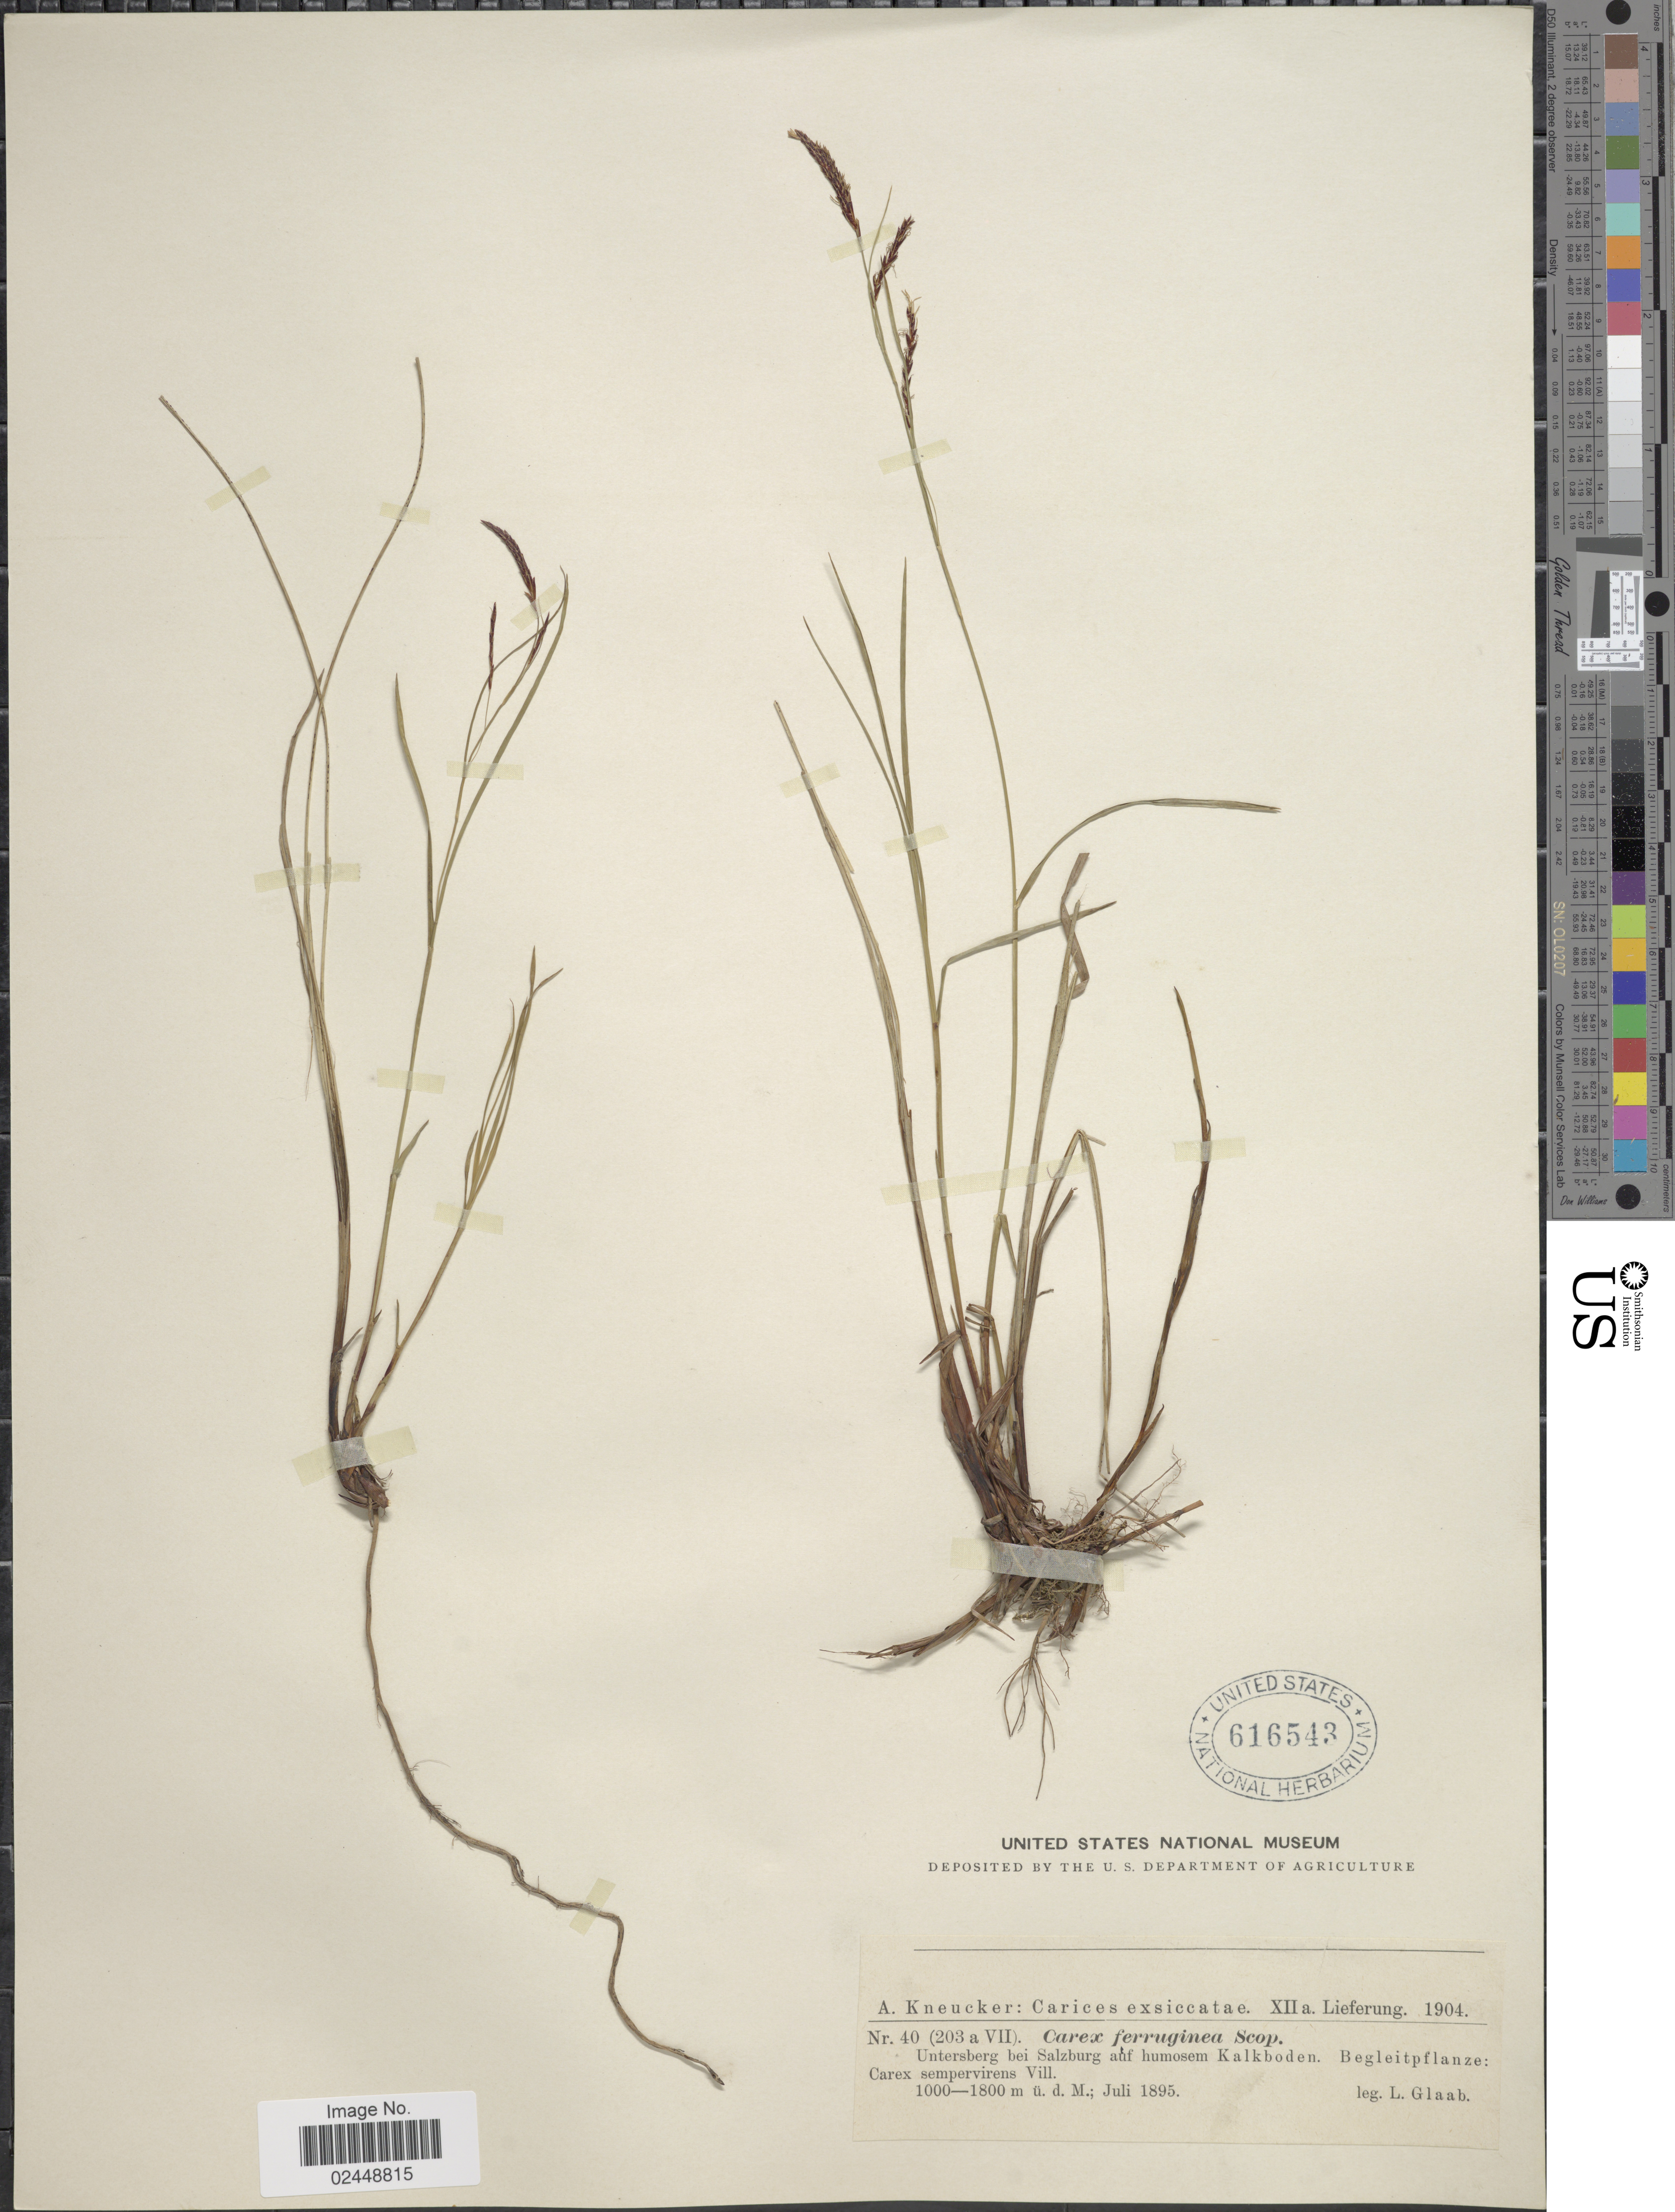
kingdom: Plantae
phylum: Tracheophyta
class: Liliopsida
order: Poales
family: Cyperaceae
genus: Carex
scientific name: Carex ferruginea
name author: Scop.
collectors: L. Glaab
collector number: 40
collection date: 1895-07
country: Austria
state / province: Salzburg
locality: Untersberg bei Salzburg auf humosem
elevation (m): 1000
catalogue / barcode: US 616543